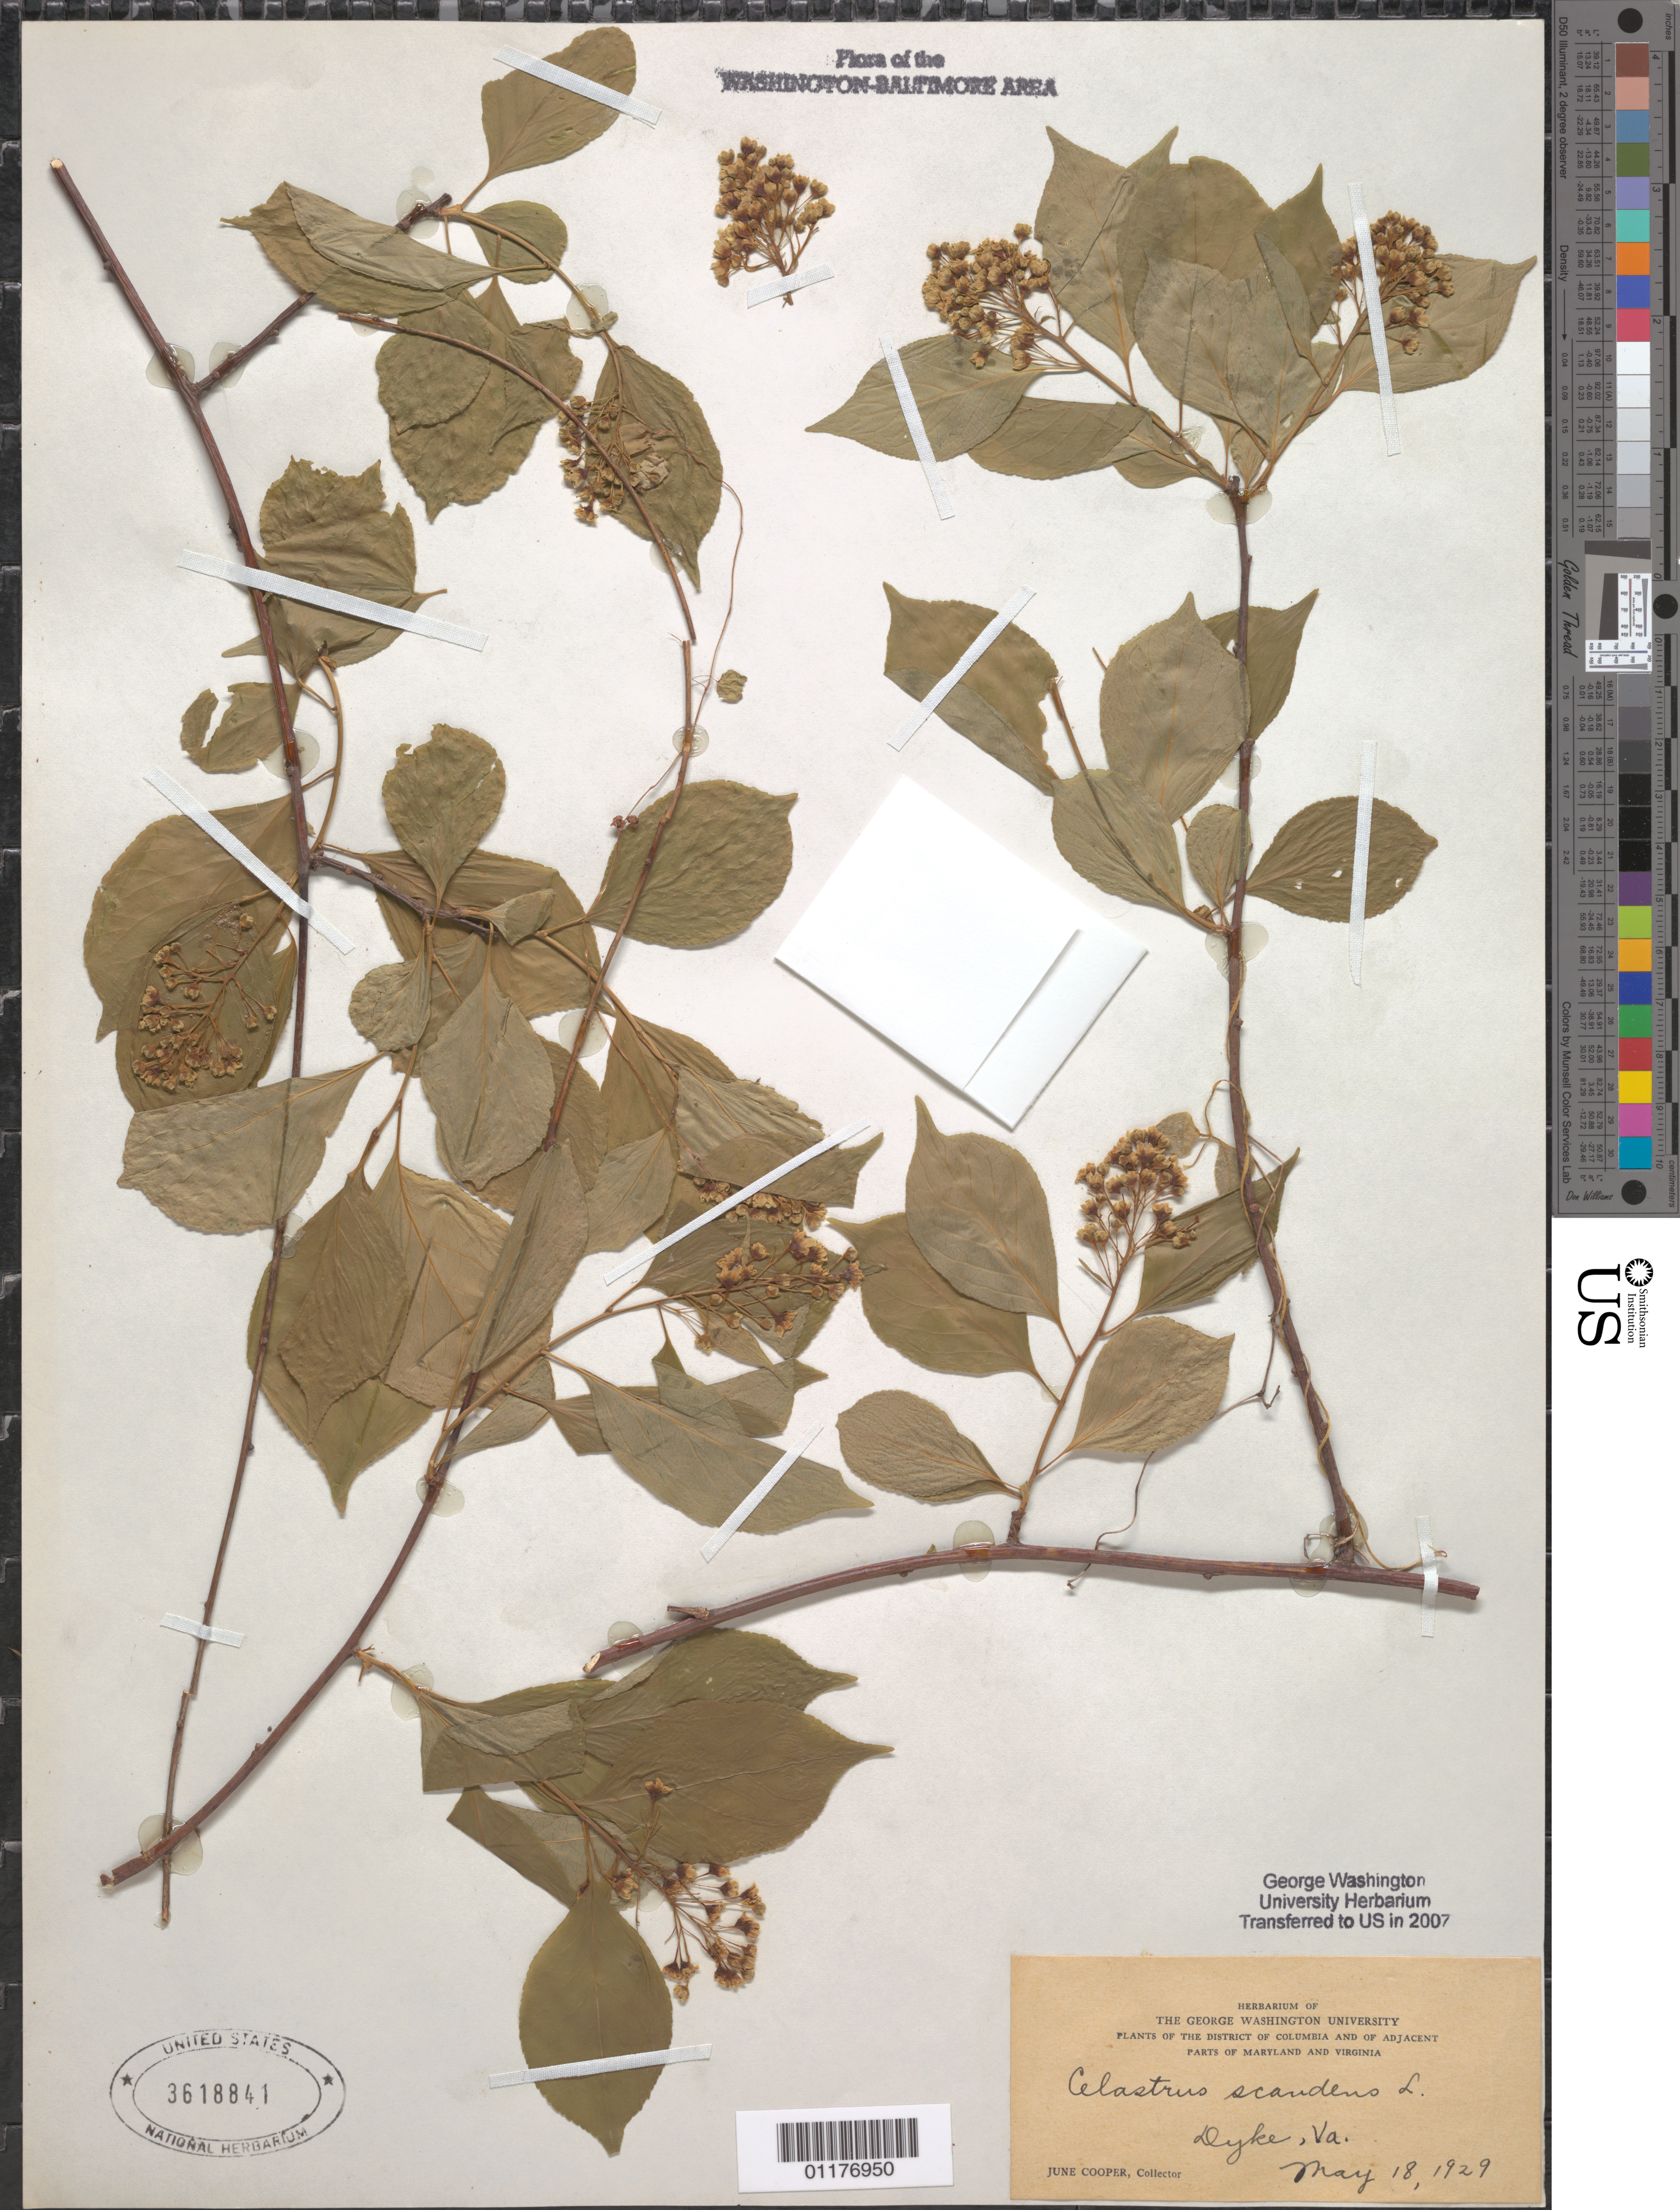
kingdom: Plantae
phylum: Tracheophyta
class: Magnoliopsida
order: Celastrales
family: Celastraceae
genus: Celastrus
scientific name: Celastrus scandens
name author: L.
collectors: J. Cooper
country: United States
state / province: Virginia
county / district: Fairfax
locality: Dyke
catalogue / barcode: US 3618841